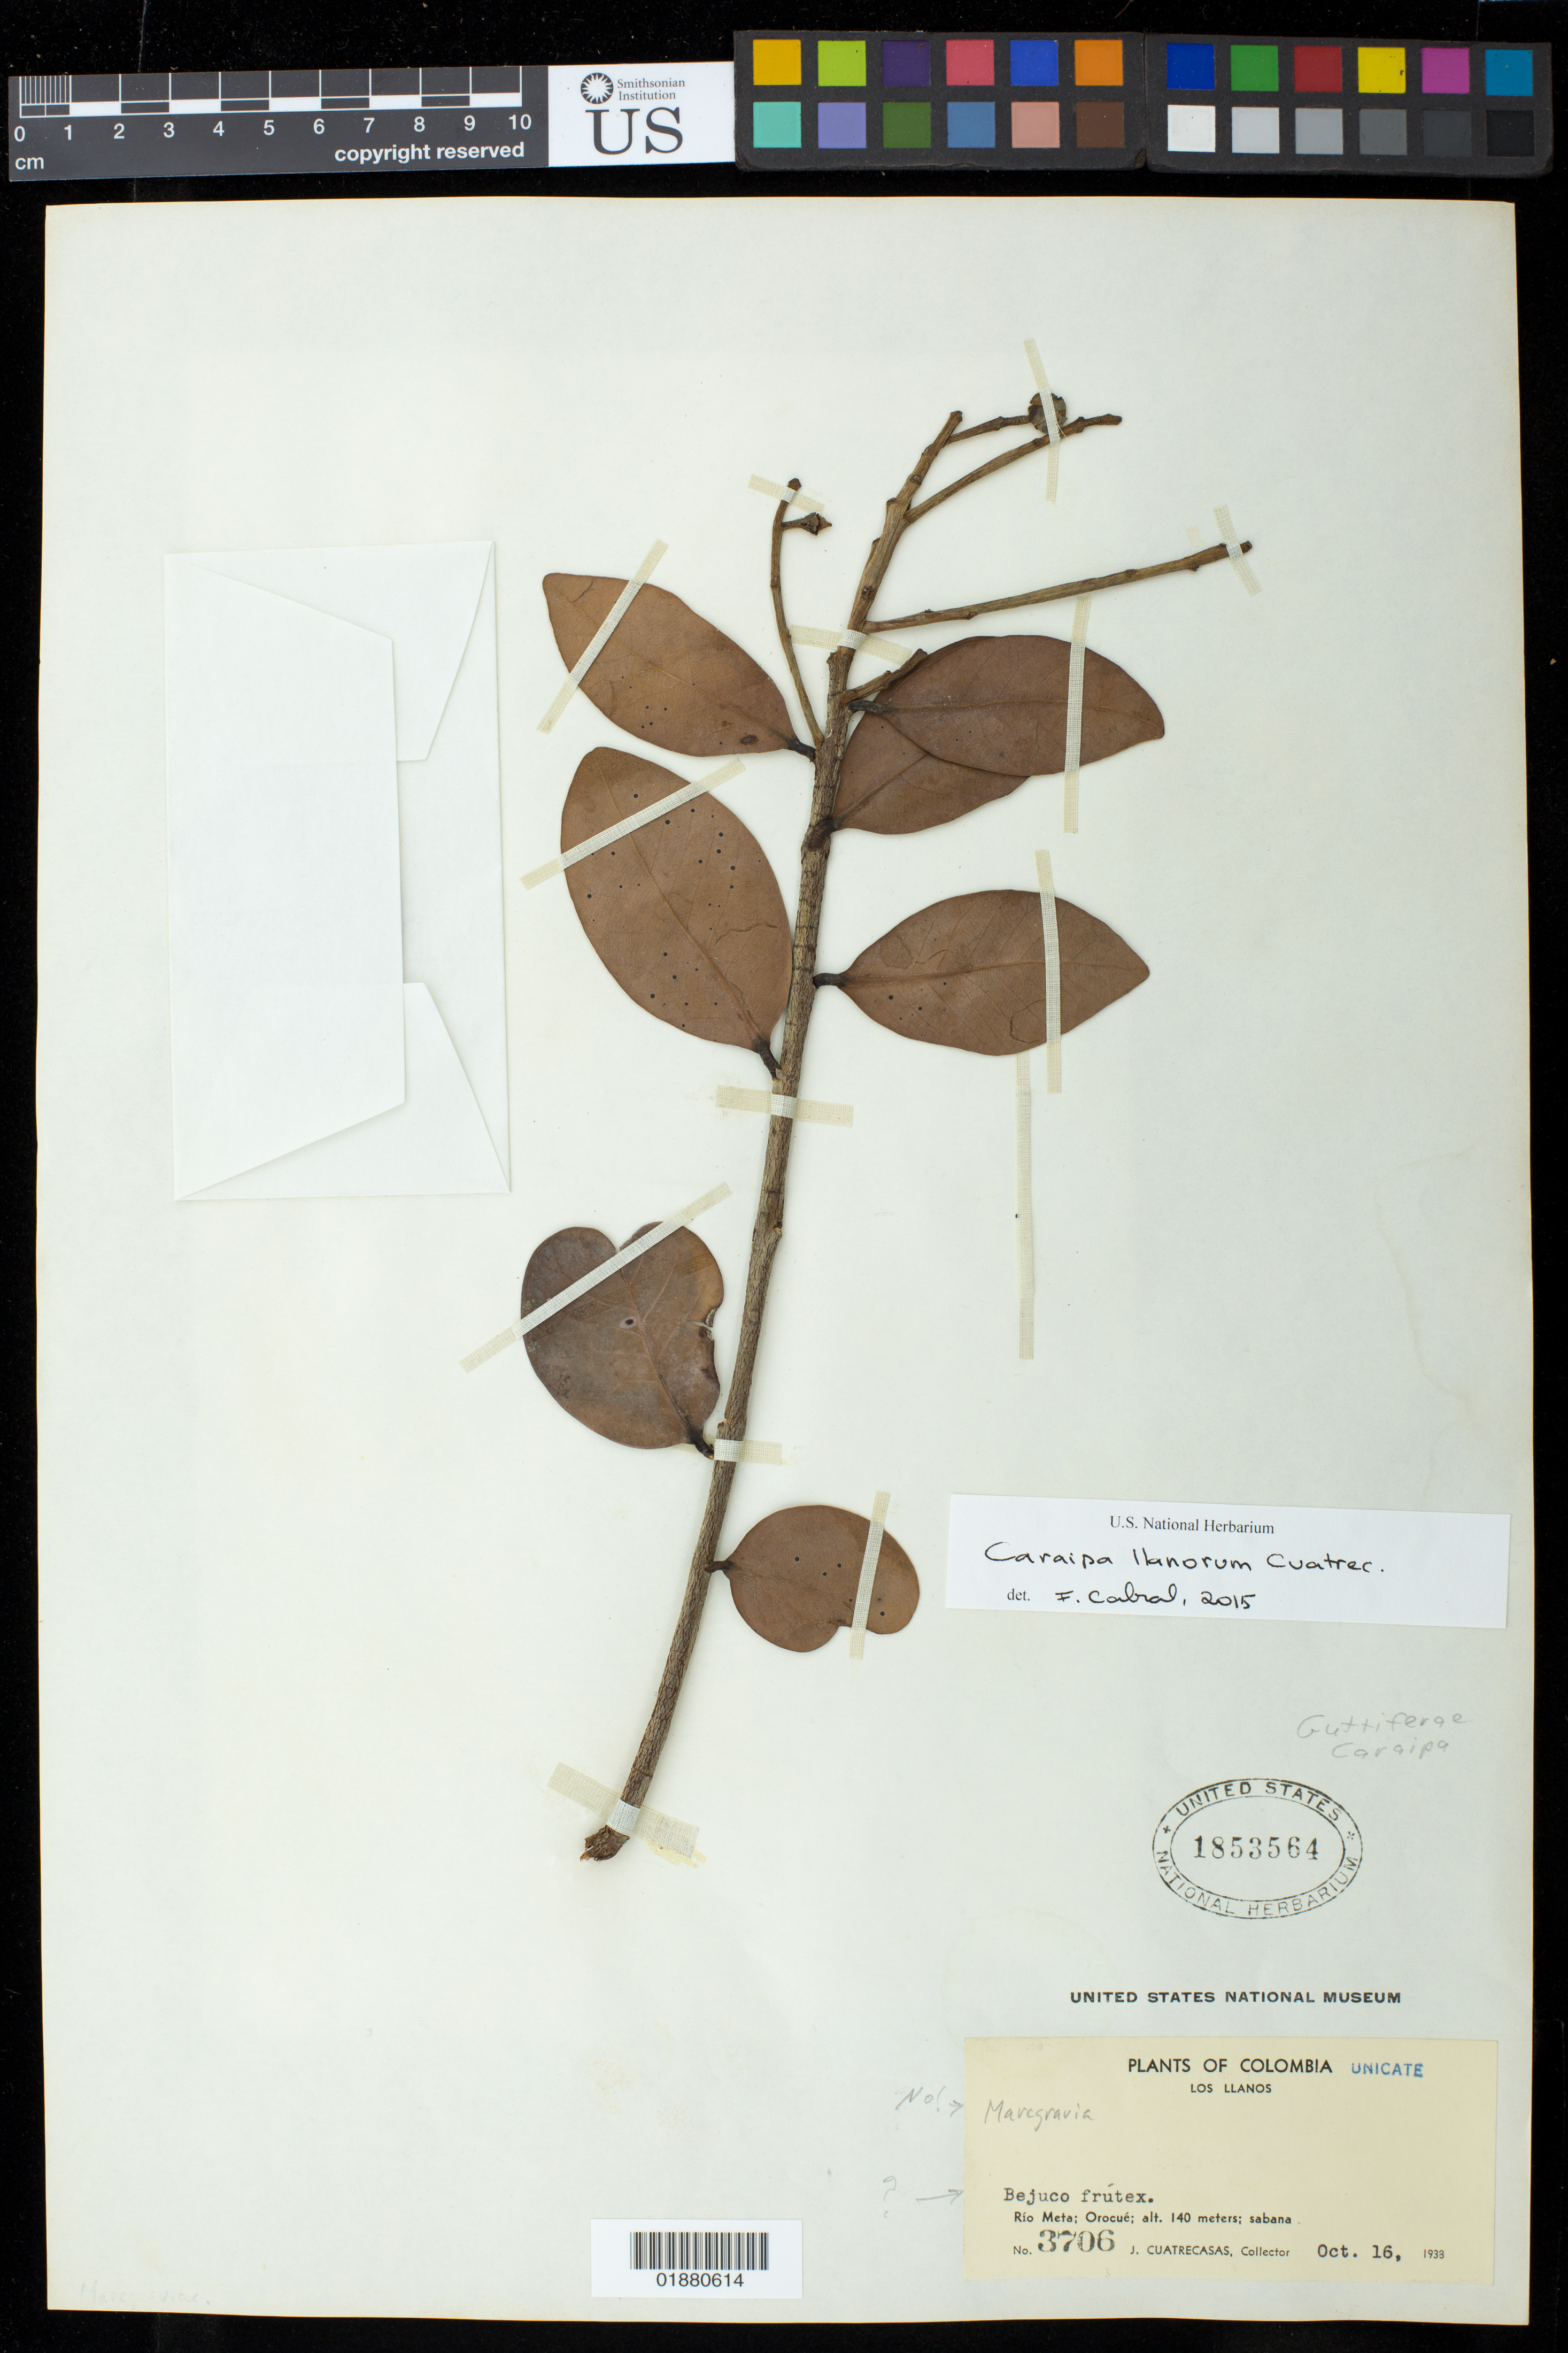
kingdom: Plantae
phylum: Tracheophyta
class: Magnoliopsida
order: Malpighiales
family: Calophyllaceae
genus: Caraipa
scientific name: Caraipa llanorum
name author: Cuatrec.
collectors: J. Cuatrecasas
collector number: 3706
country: Colombia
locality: Rio Meta, Orocué.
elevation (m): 140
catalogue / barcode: US 1853564